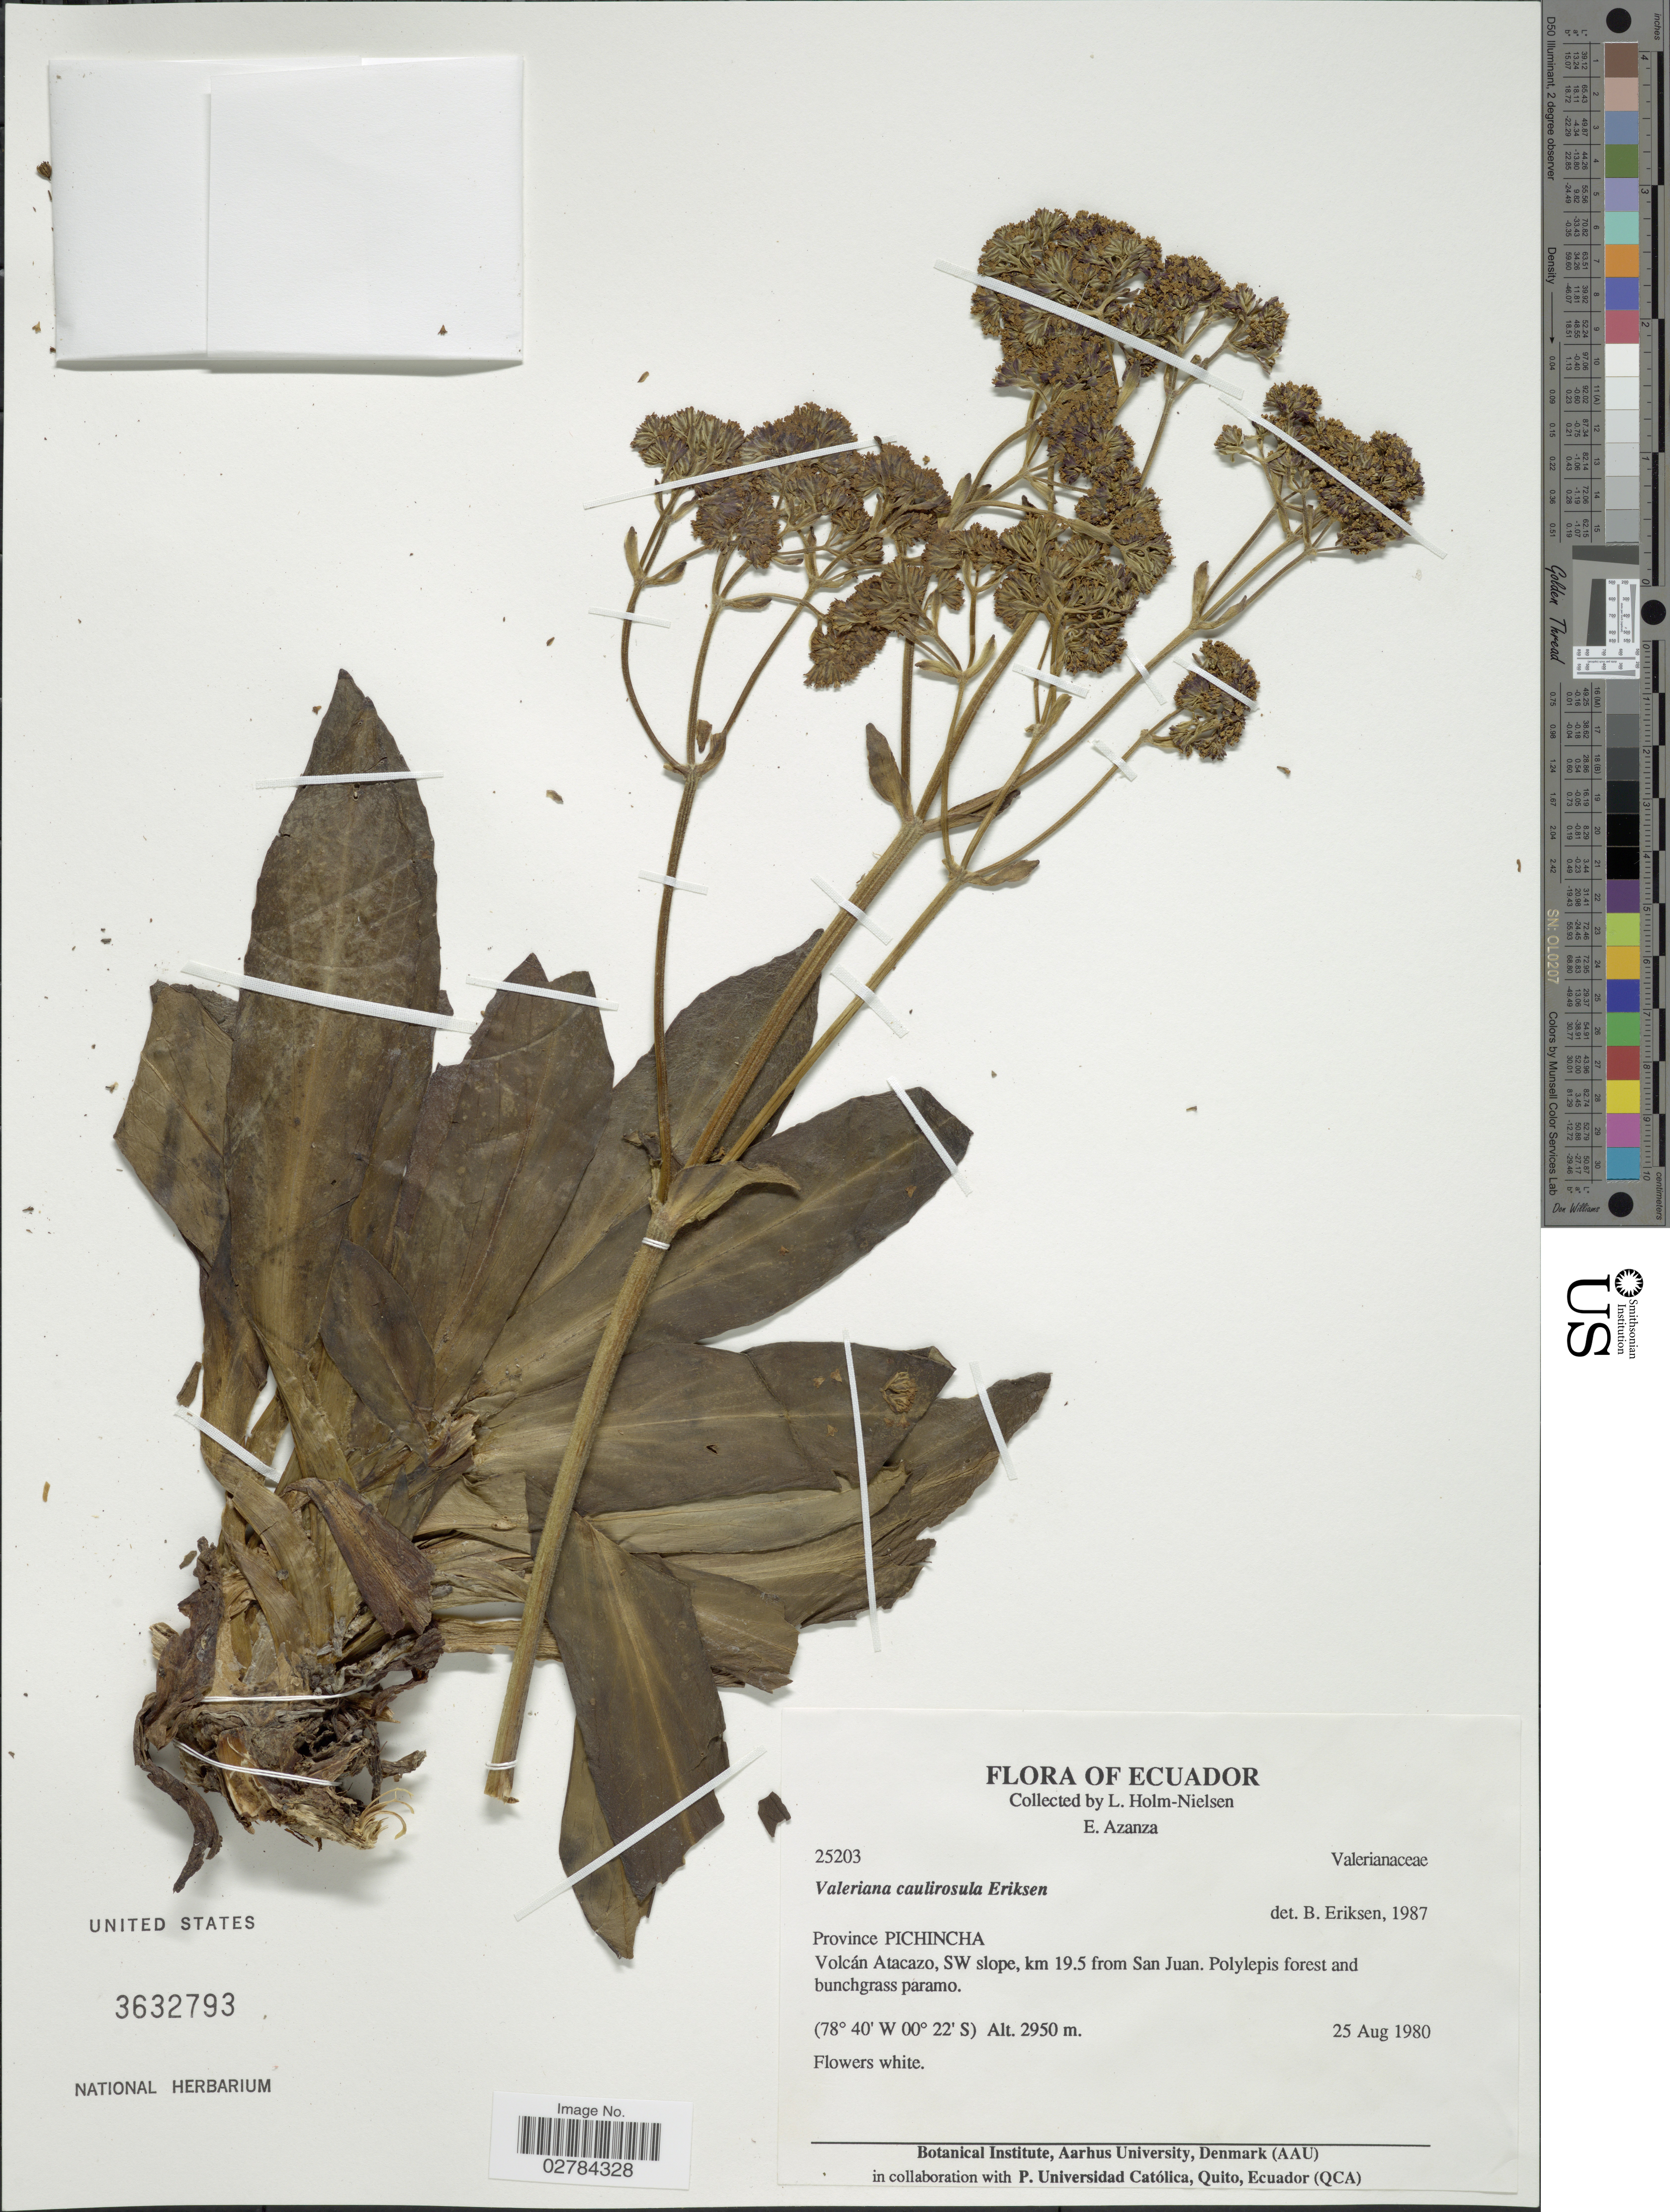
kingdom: Plantae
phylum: Tracheophyta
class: Magnoliopsida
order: Dipsacales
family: Caprifoliaceae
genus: Valeriana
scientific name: Valeriana caulirosula B. Eriksen sp. nov. ined.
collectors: L. Holm-Nielsen & E. Azanza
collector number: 25203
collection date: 1980-08-25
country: Ecuador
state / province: Pichincha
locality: Volcán Atacazo, SW slope, km 19.5 from San Juan.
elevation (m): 2950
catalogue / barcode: US 3632793